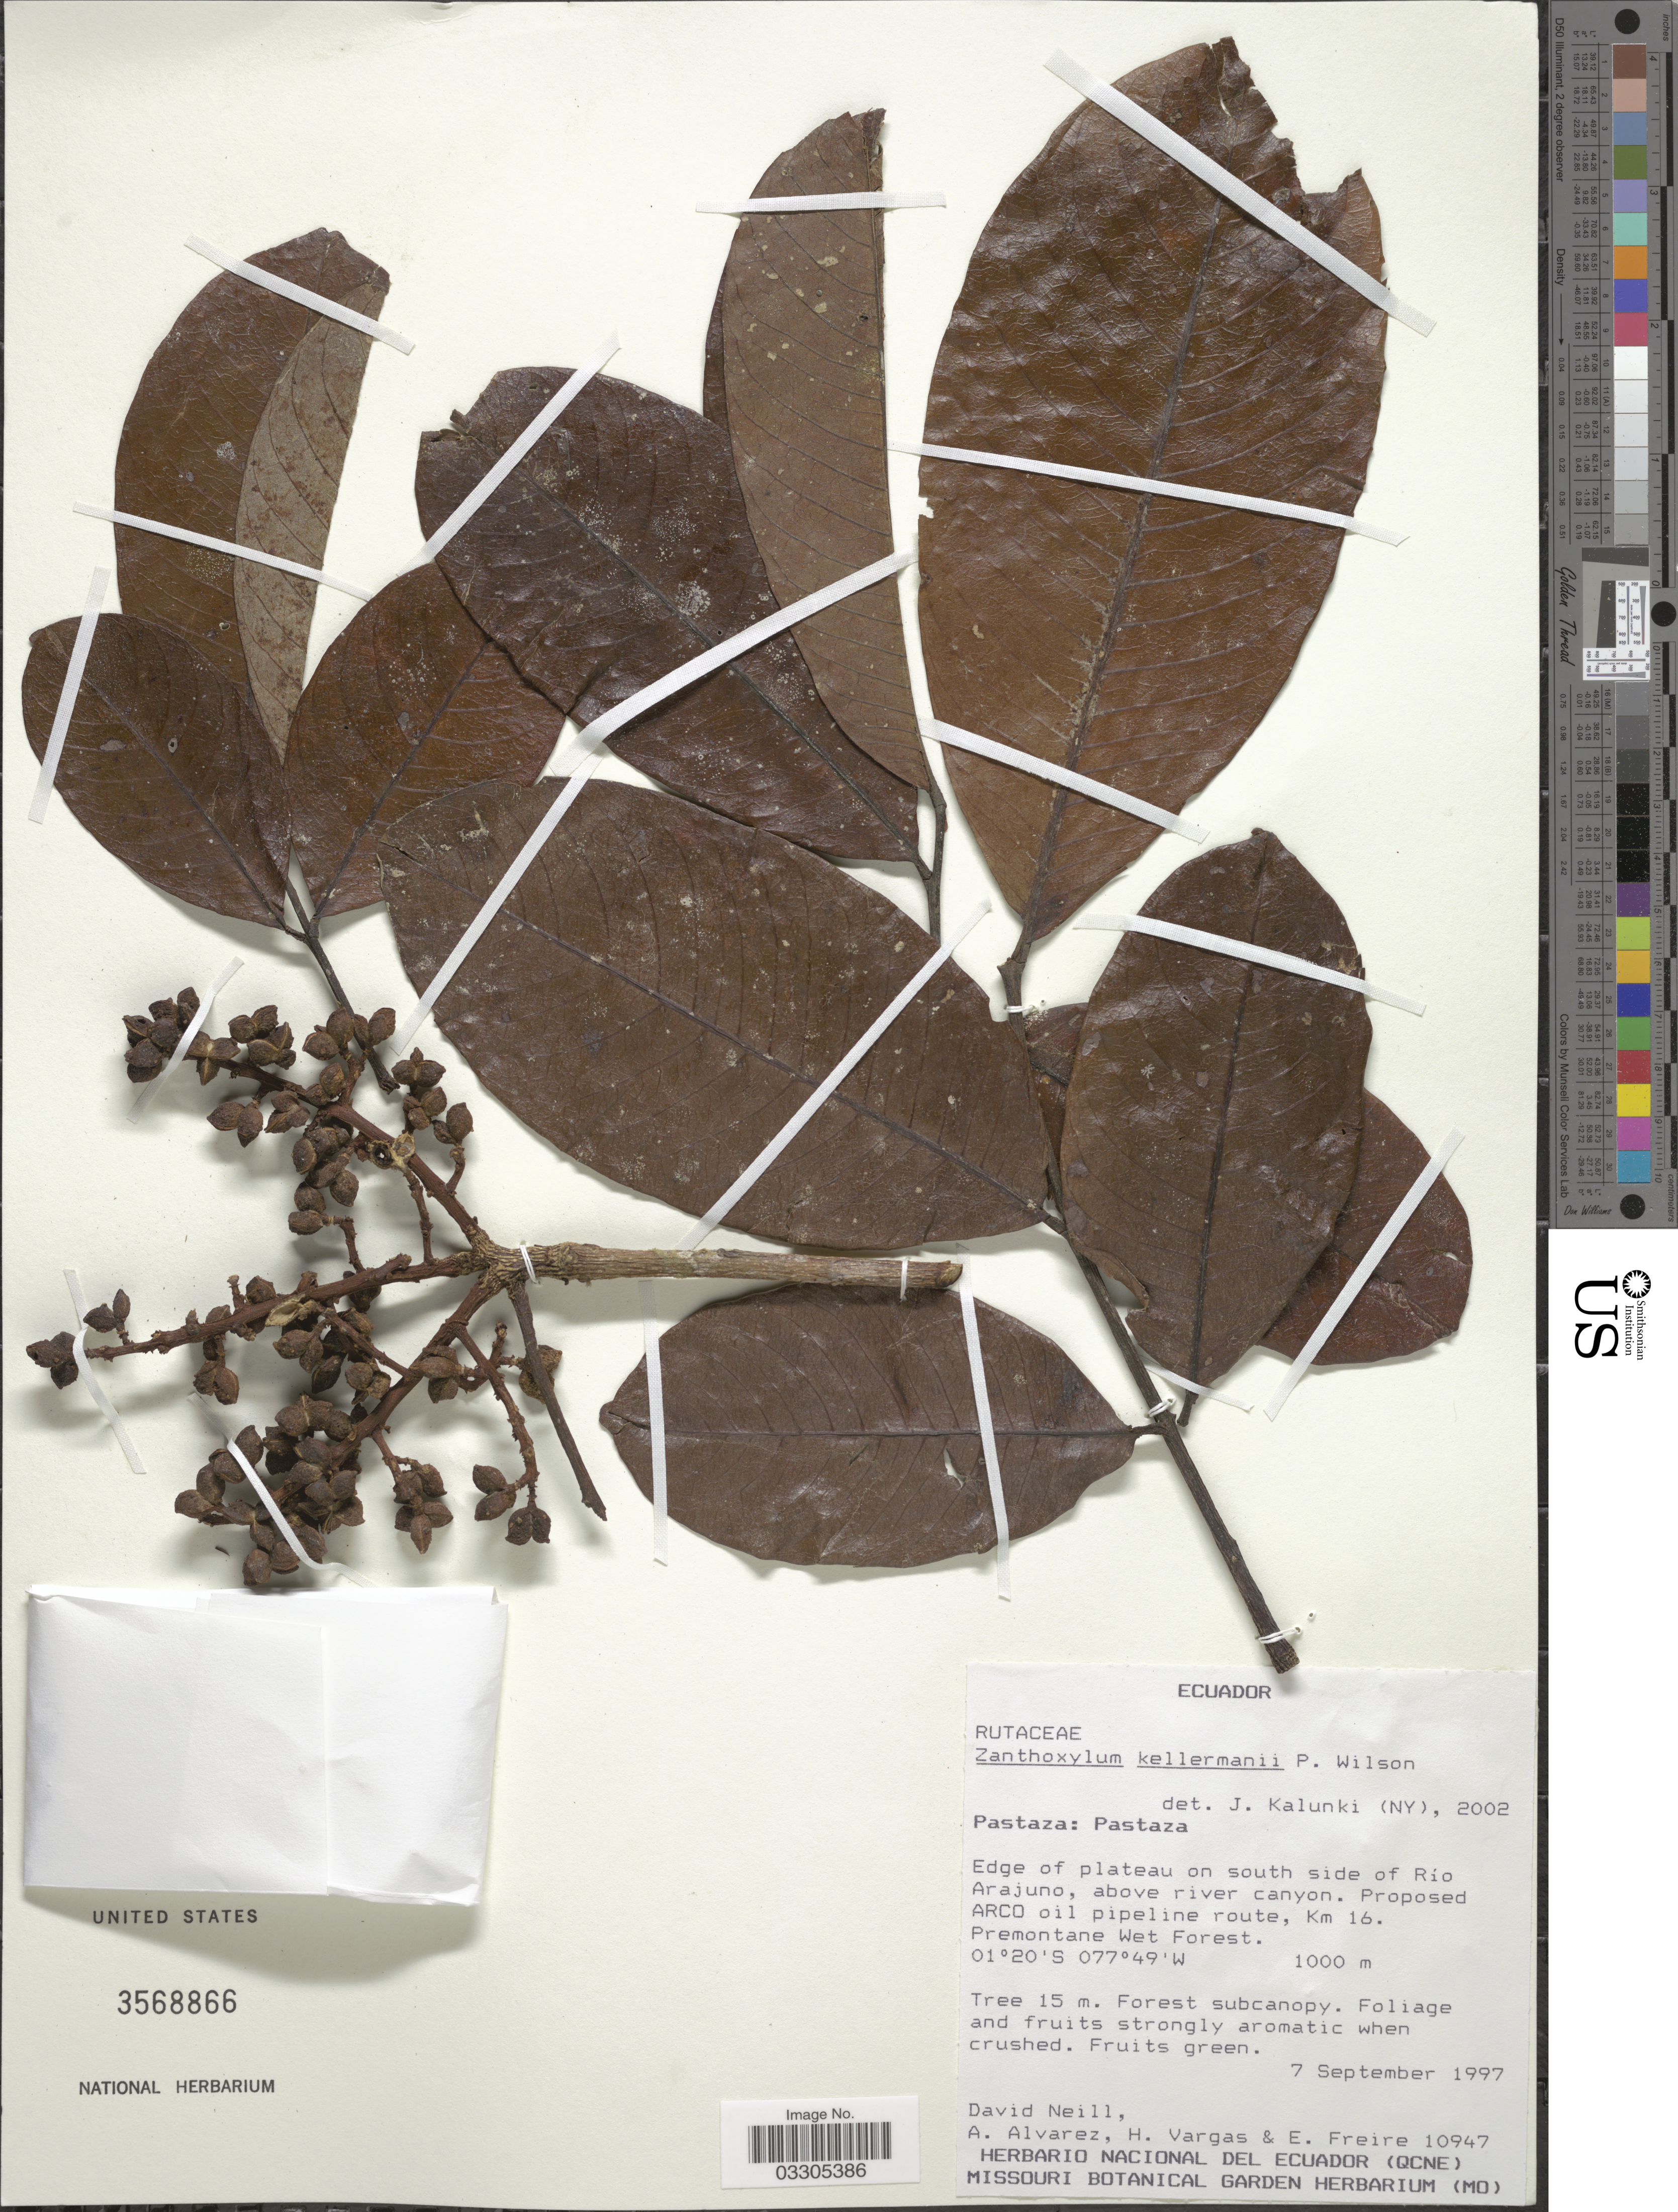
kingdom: Plantae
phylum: Tracheophyta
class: Magnoliopsida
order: Sapindales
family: Rutaceae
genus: Zanthoxylum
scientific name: Zanthoxylum kellermanii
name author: P. Wilson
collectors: D. A. Neill, A. Alvarez, H. Vargas & E. Freire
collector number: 10947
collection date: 1997-09-07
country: Ecuador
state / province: Pastaza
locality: Pastaza: Pastaza. Edge of plateau on south side of Río Arajuno, above river canyon. Proposed ARCO oil pipeline route, Km 16.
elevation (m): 1000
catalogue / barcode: US 3568866